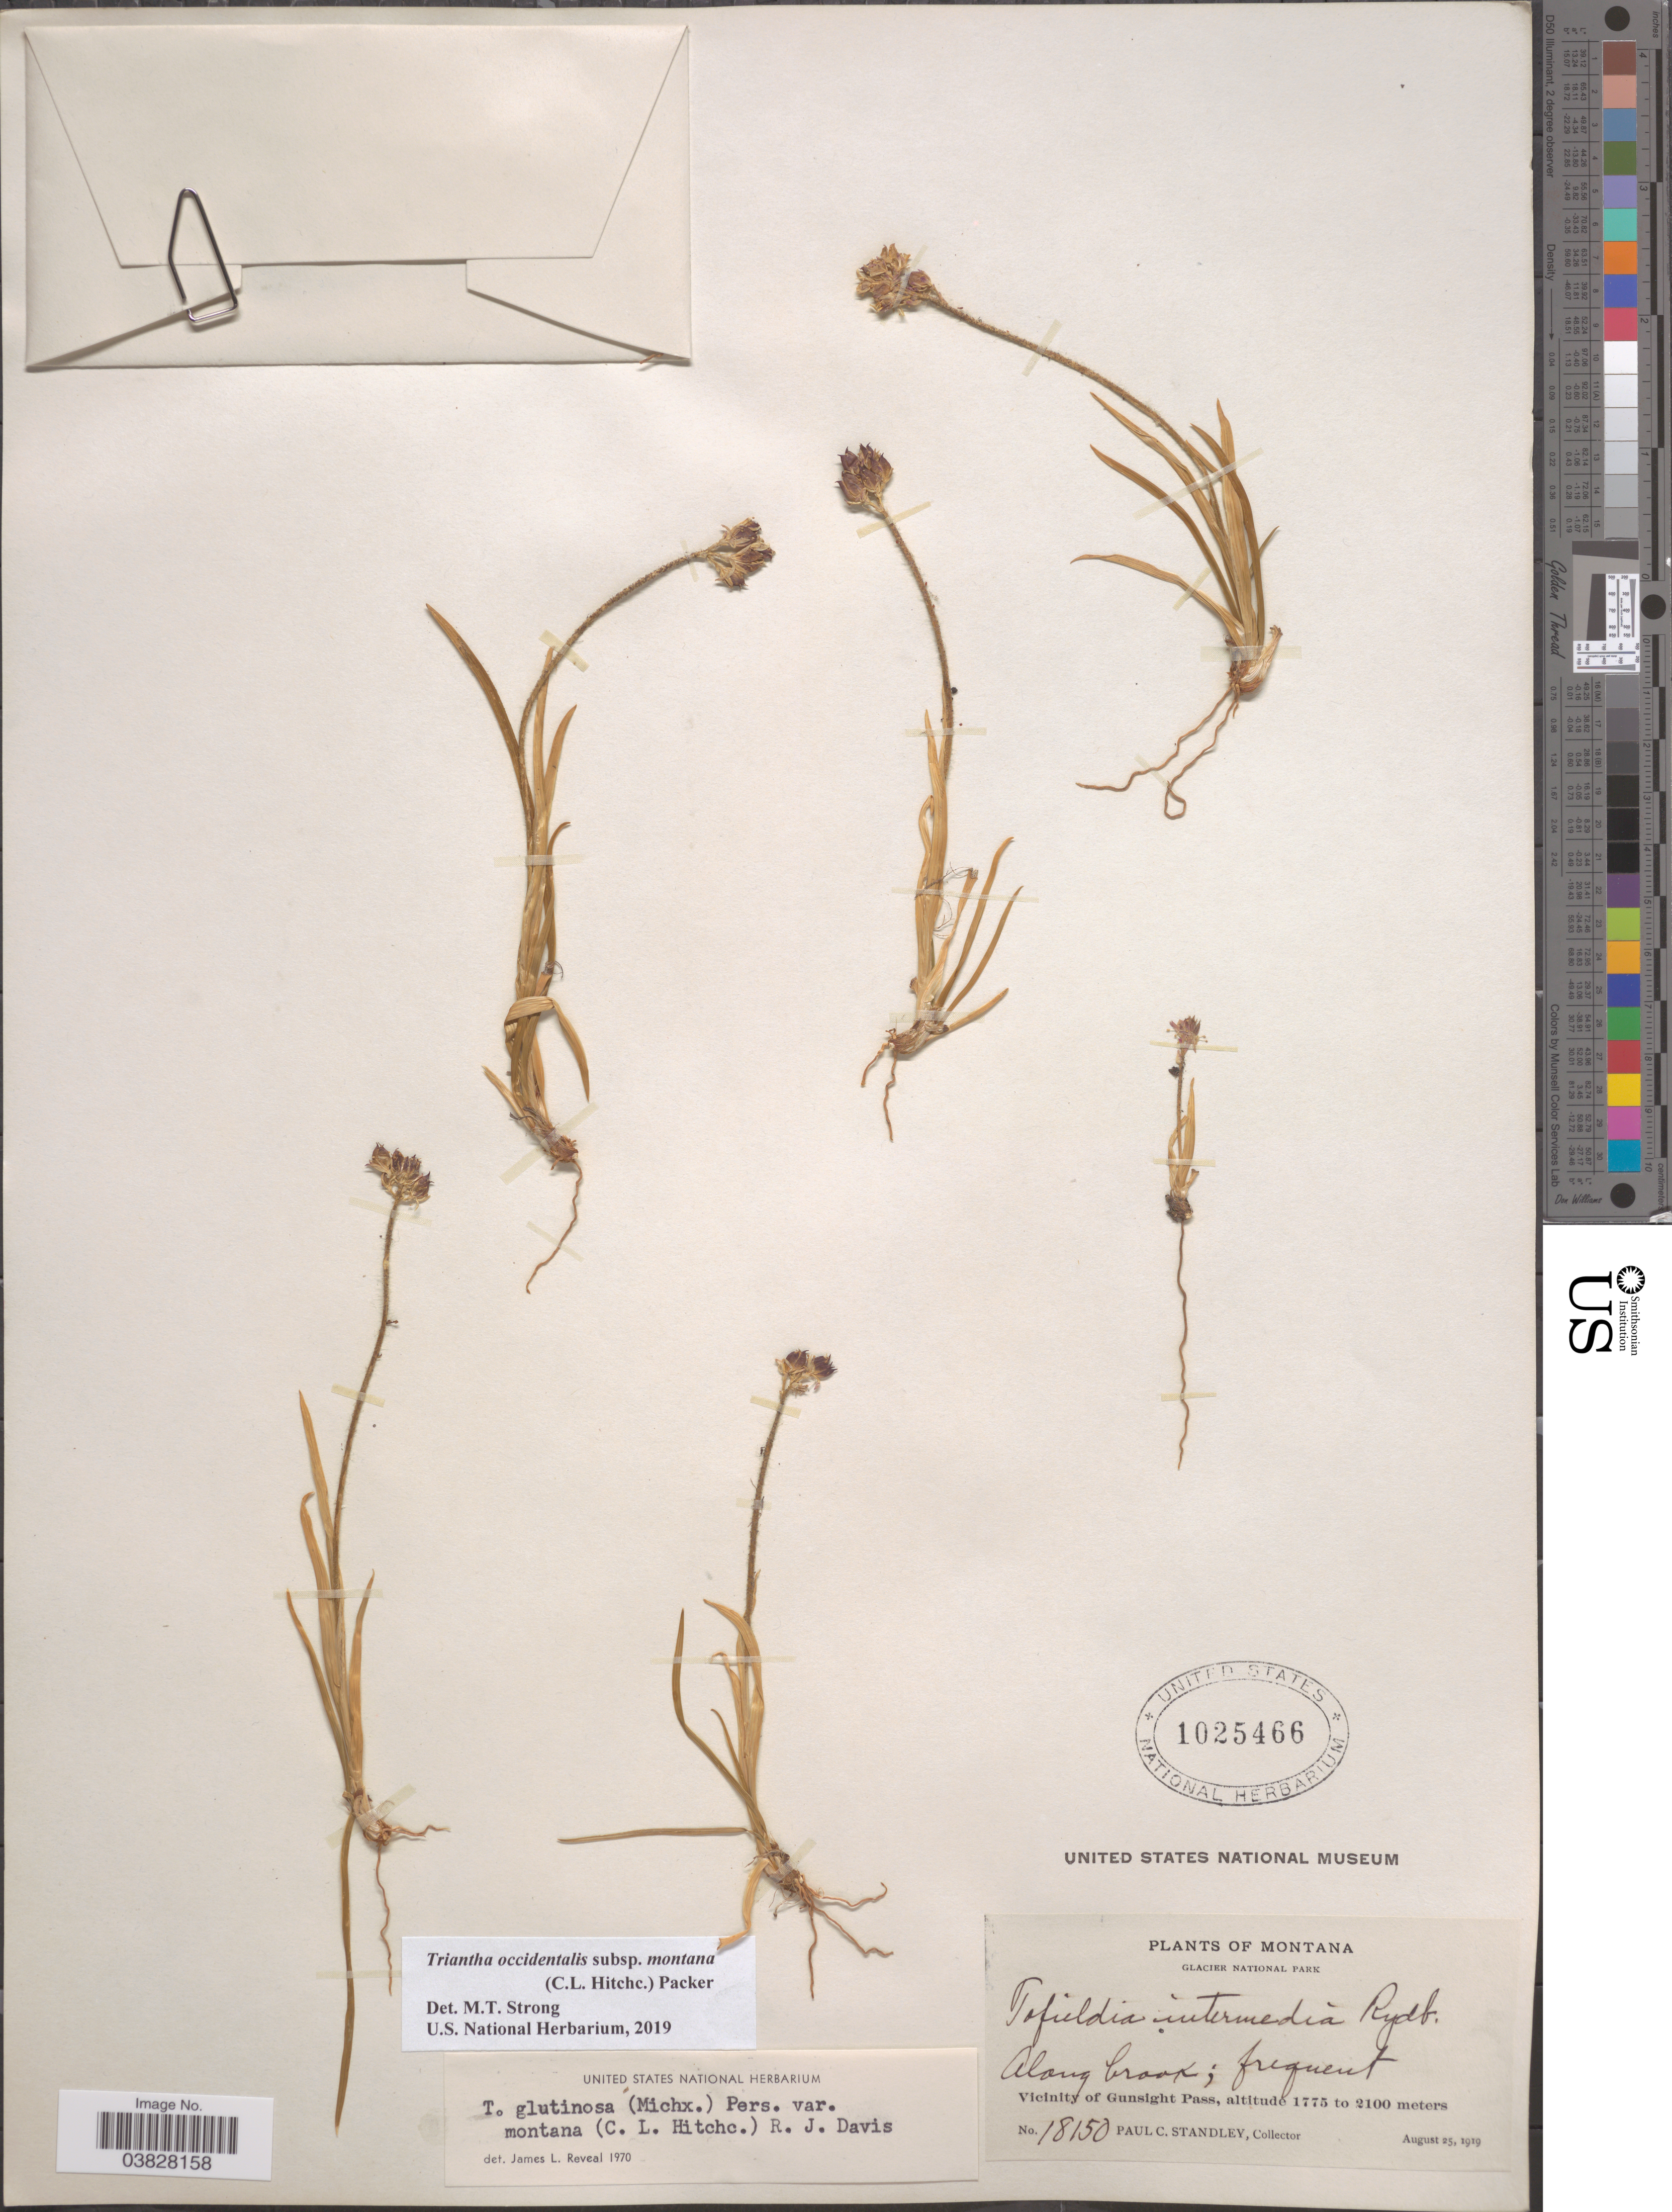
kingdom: Plantae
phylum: Tracheophyta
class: Liliopsida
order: Alismatales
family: Tofieldiaceae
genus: Triantha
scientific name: Triantha occidentalis subsp. montana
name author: (C.L. Hitchc.) Packer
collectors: P. C. Standley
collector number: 18150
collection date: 1919-08-25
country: United States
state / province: Montana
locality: Glacier National Park. Vicinity of Gunsight Pass.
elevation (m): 1775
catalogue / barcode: US 1025466